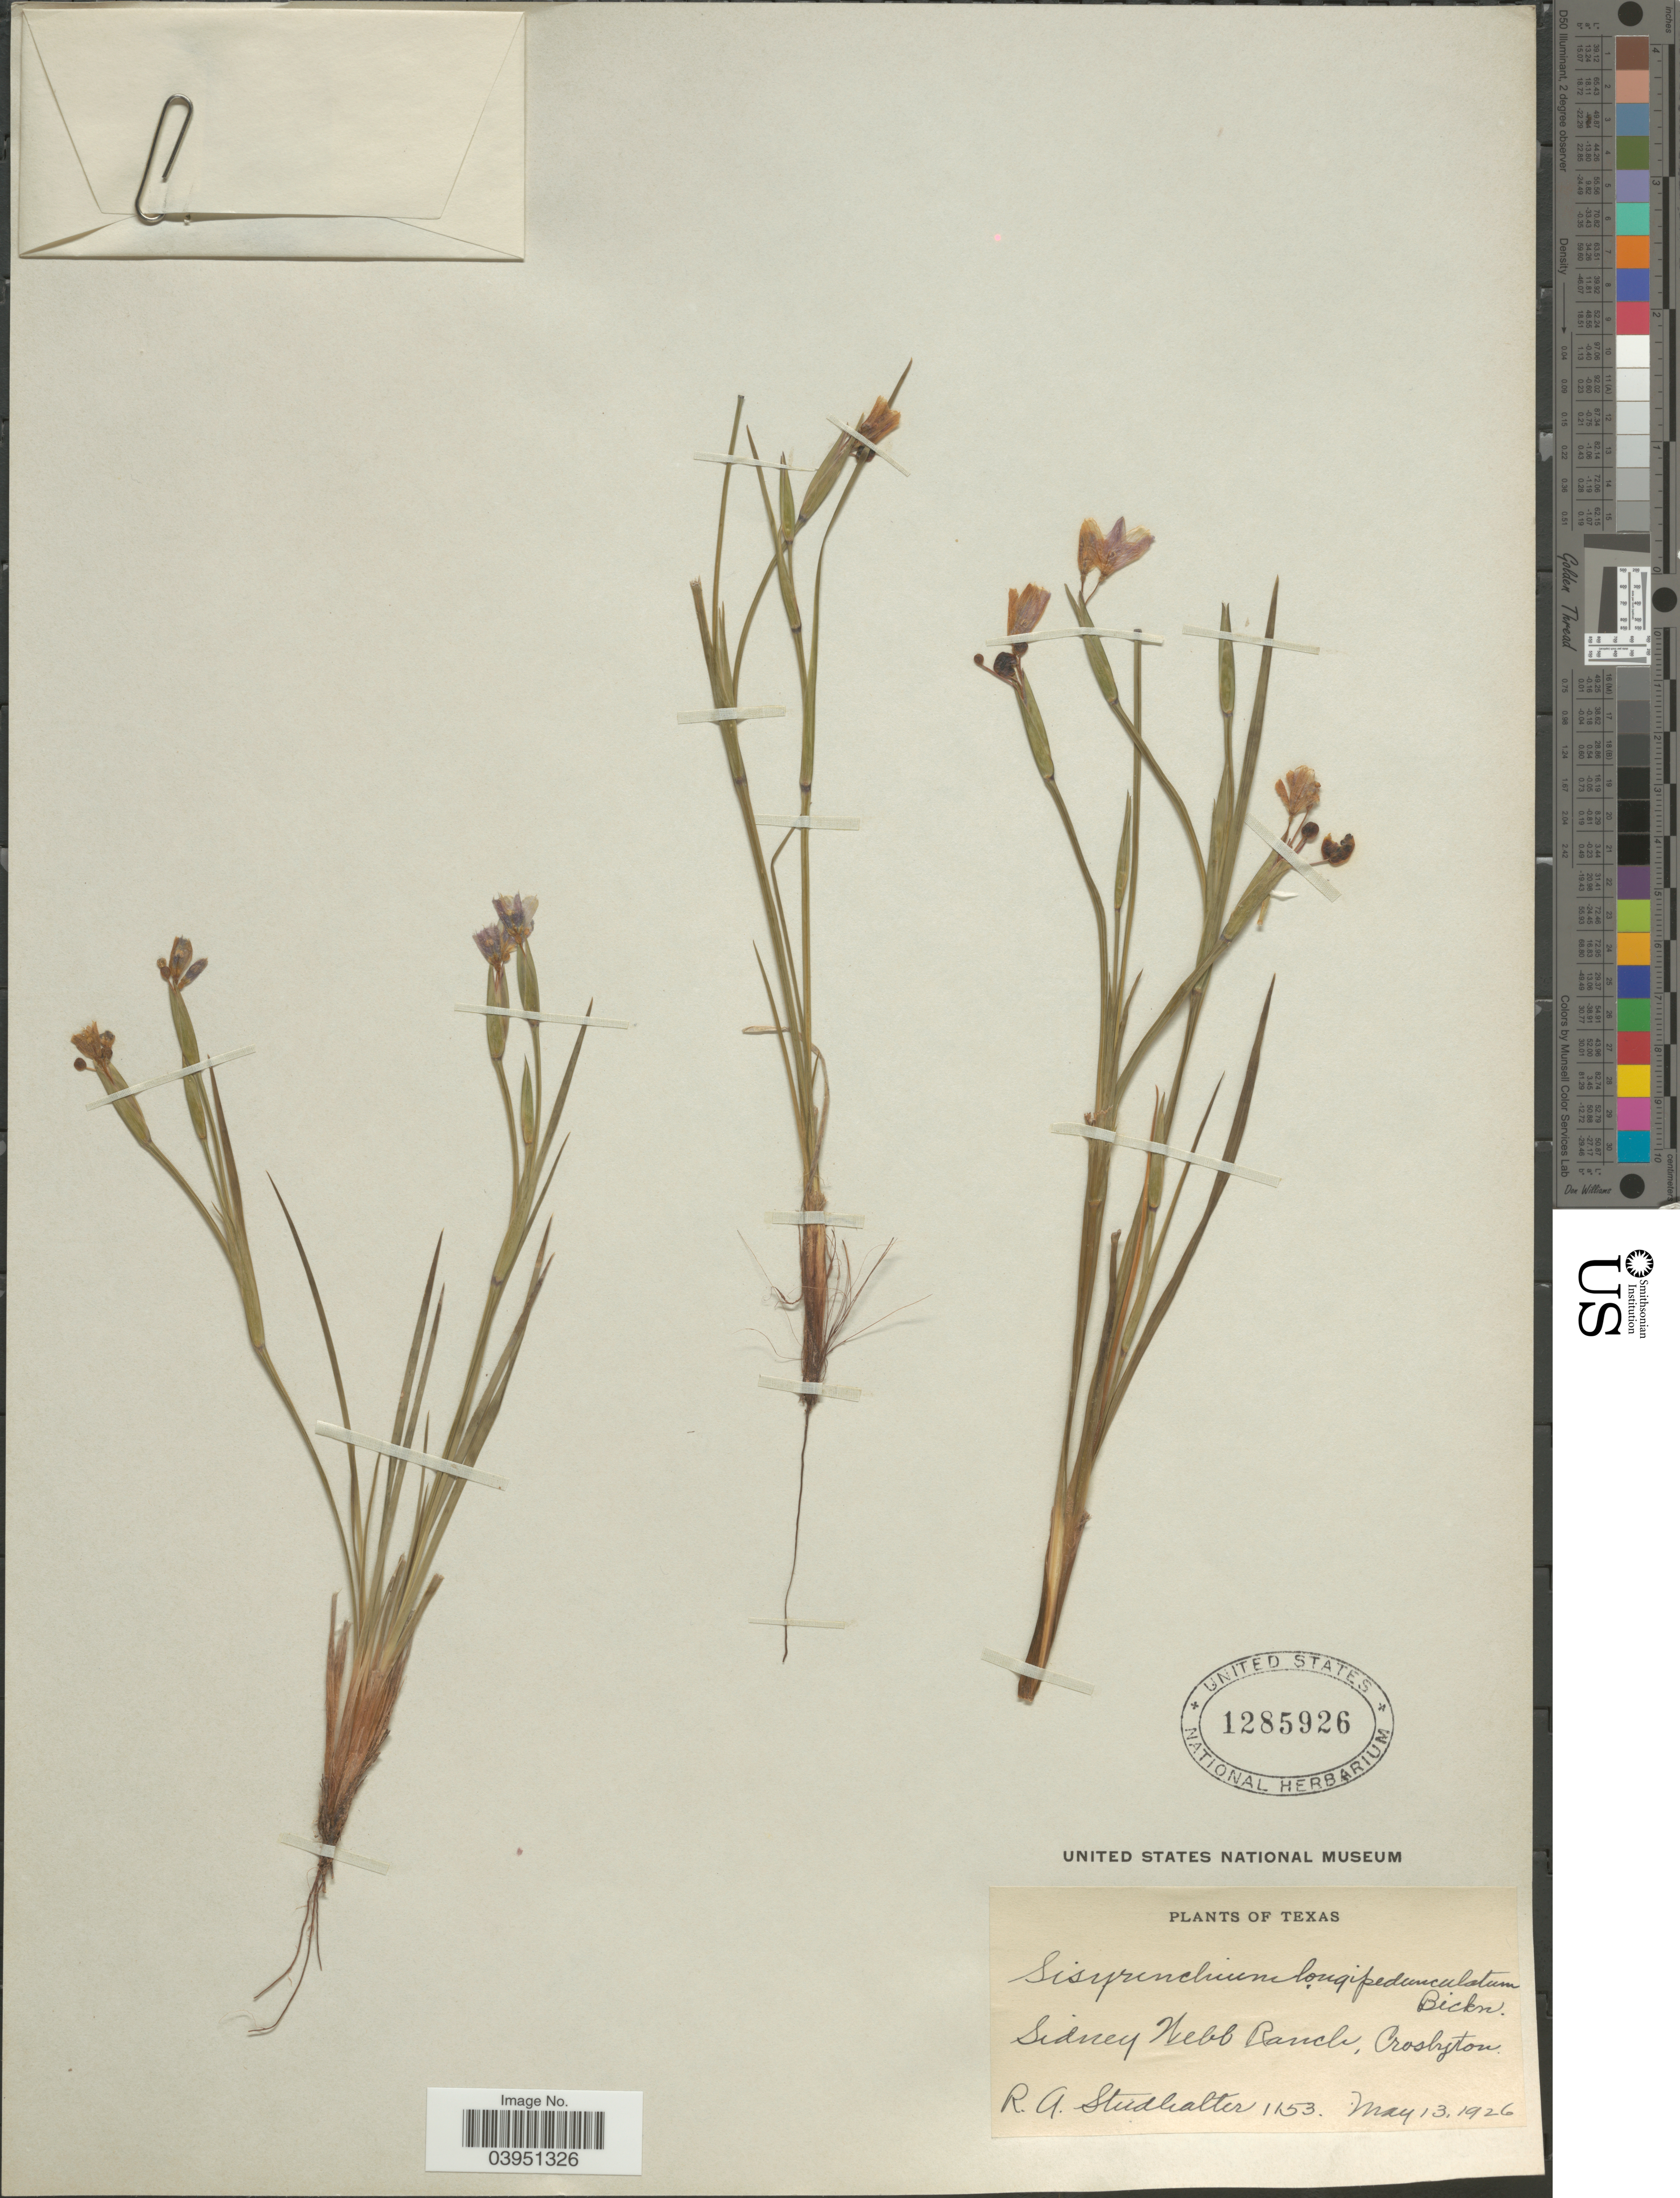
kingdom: Plantae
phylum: Tracheophyta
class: Liliopsida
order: Asparagales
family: Iridaceae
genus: Sisyrinchium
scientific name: Sisyrinchium longipedunculatum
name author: E.P. Bicknell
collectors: R. Studhalter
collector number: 1153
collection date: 1926-05-13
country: United States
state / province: Texas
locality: Sidney Webb Ranch, Crosbyton.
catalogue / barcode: US 1285926